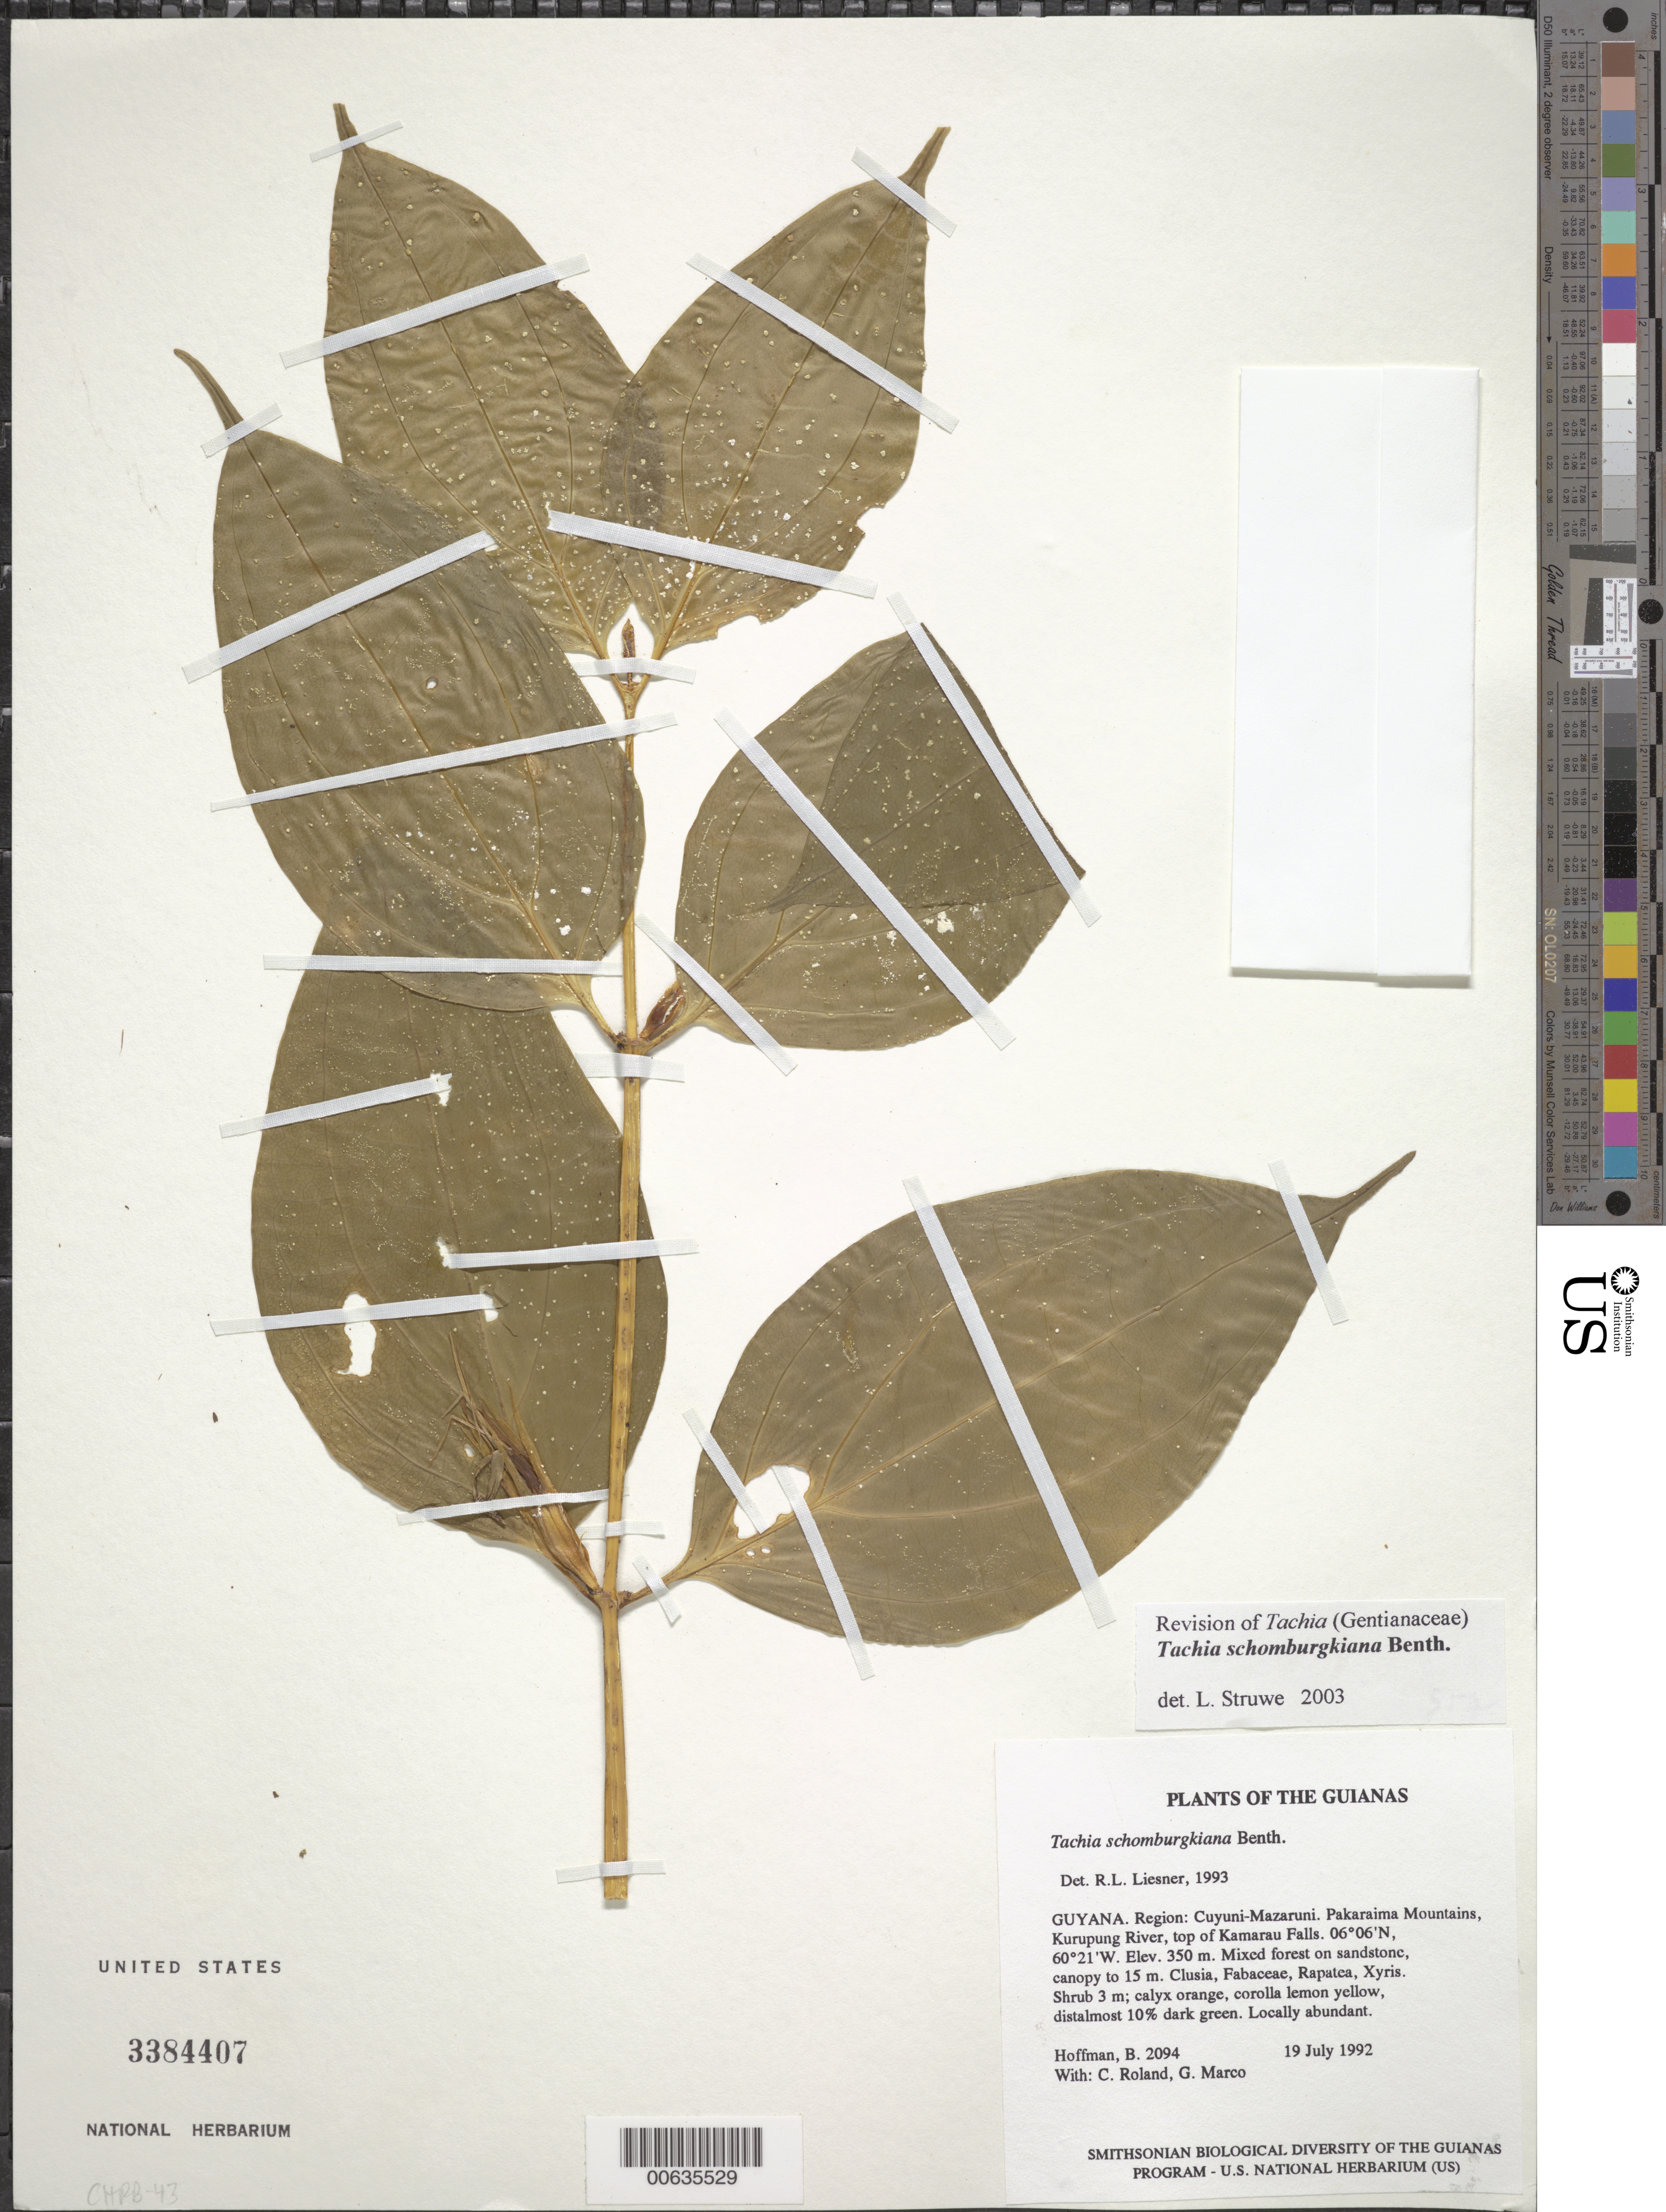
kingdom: Plantae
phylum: Tracheophyta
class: Magnoliopsida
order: Gentianales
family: Gentianaceae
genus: Tachia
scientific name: Tachia schomburgkiana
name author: Benth.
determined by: Liesner, R. L.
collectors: B. Hoffman, C. Roland & G. Marco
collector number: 2094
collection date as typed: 19 July 1992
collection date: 1992-07-19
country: Guyana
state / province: Cuyuni-Mazaruni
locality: Pakaraima Mountains, Kurupung River, top of Kumarau Falls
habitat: Mixed forest on sandstone, canopy to 15 m. Clusia, Fabaceae, Rapatea, Xyris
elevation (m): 350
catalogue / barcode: US 3384407